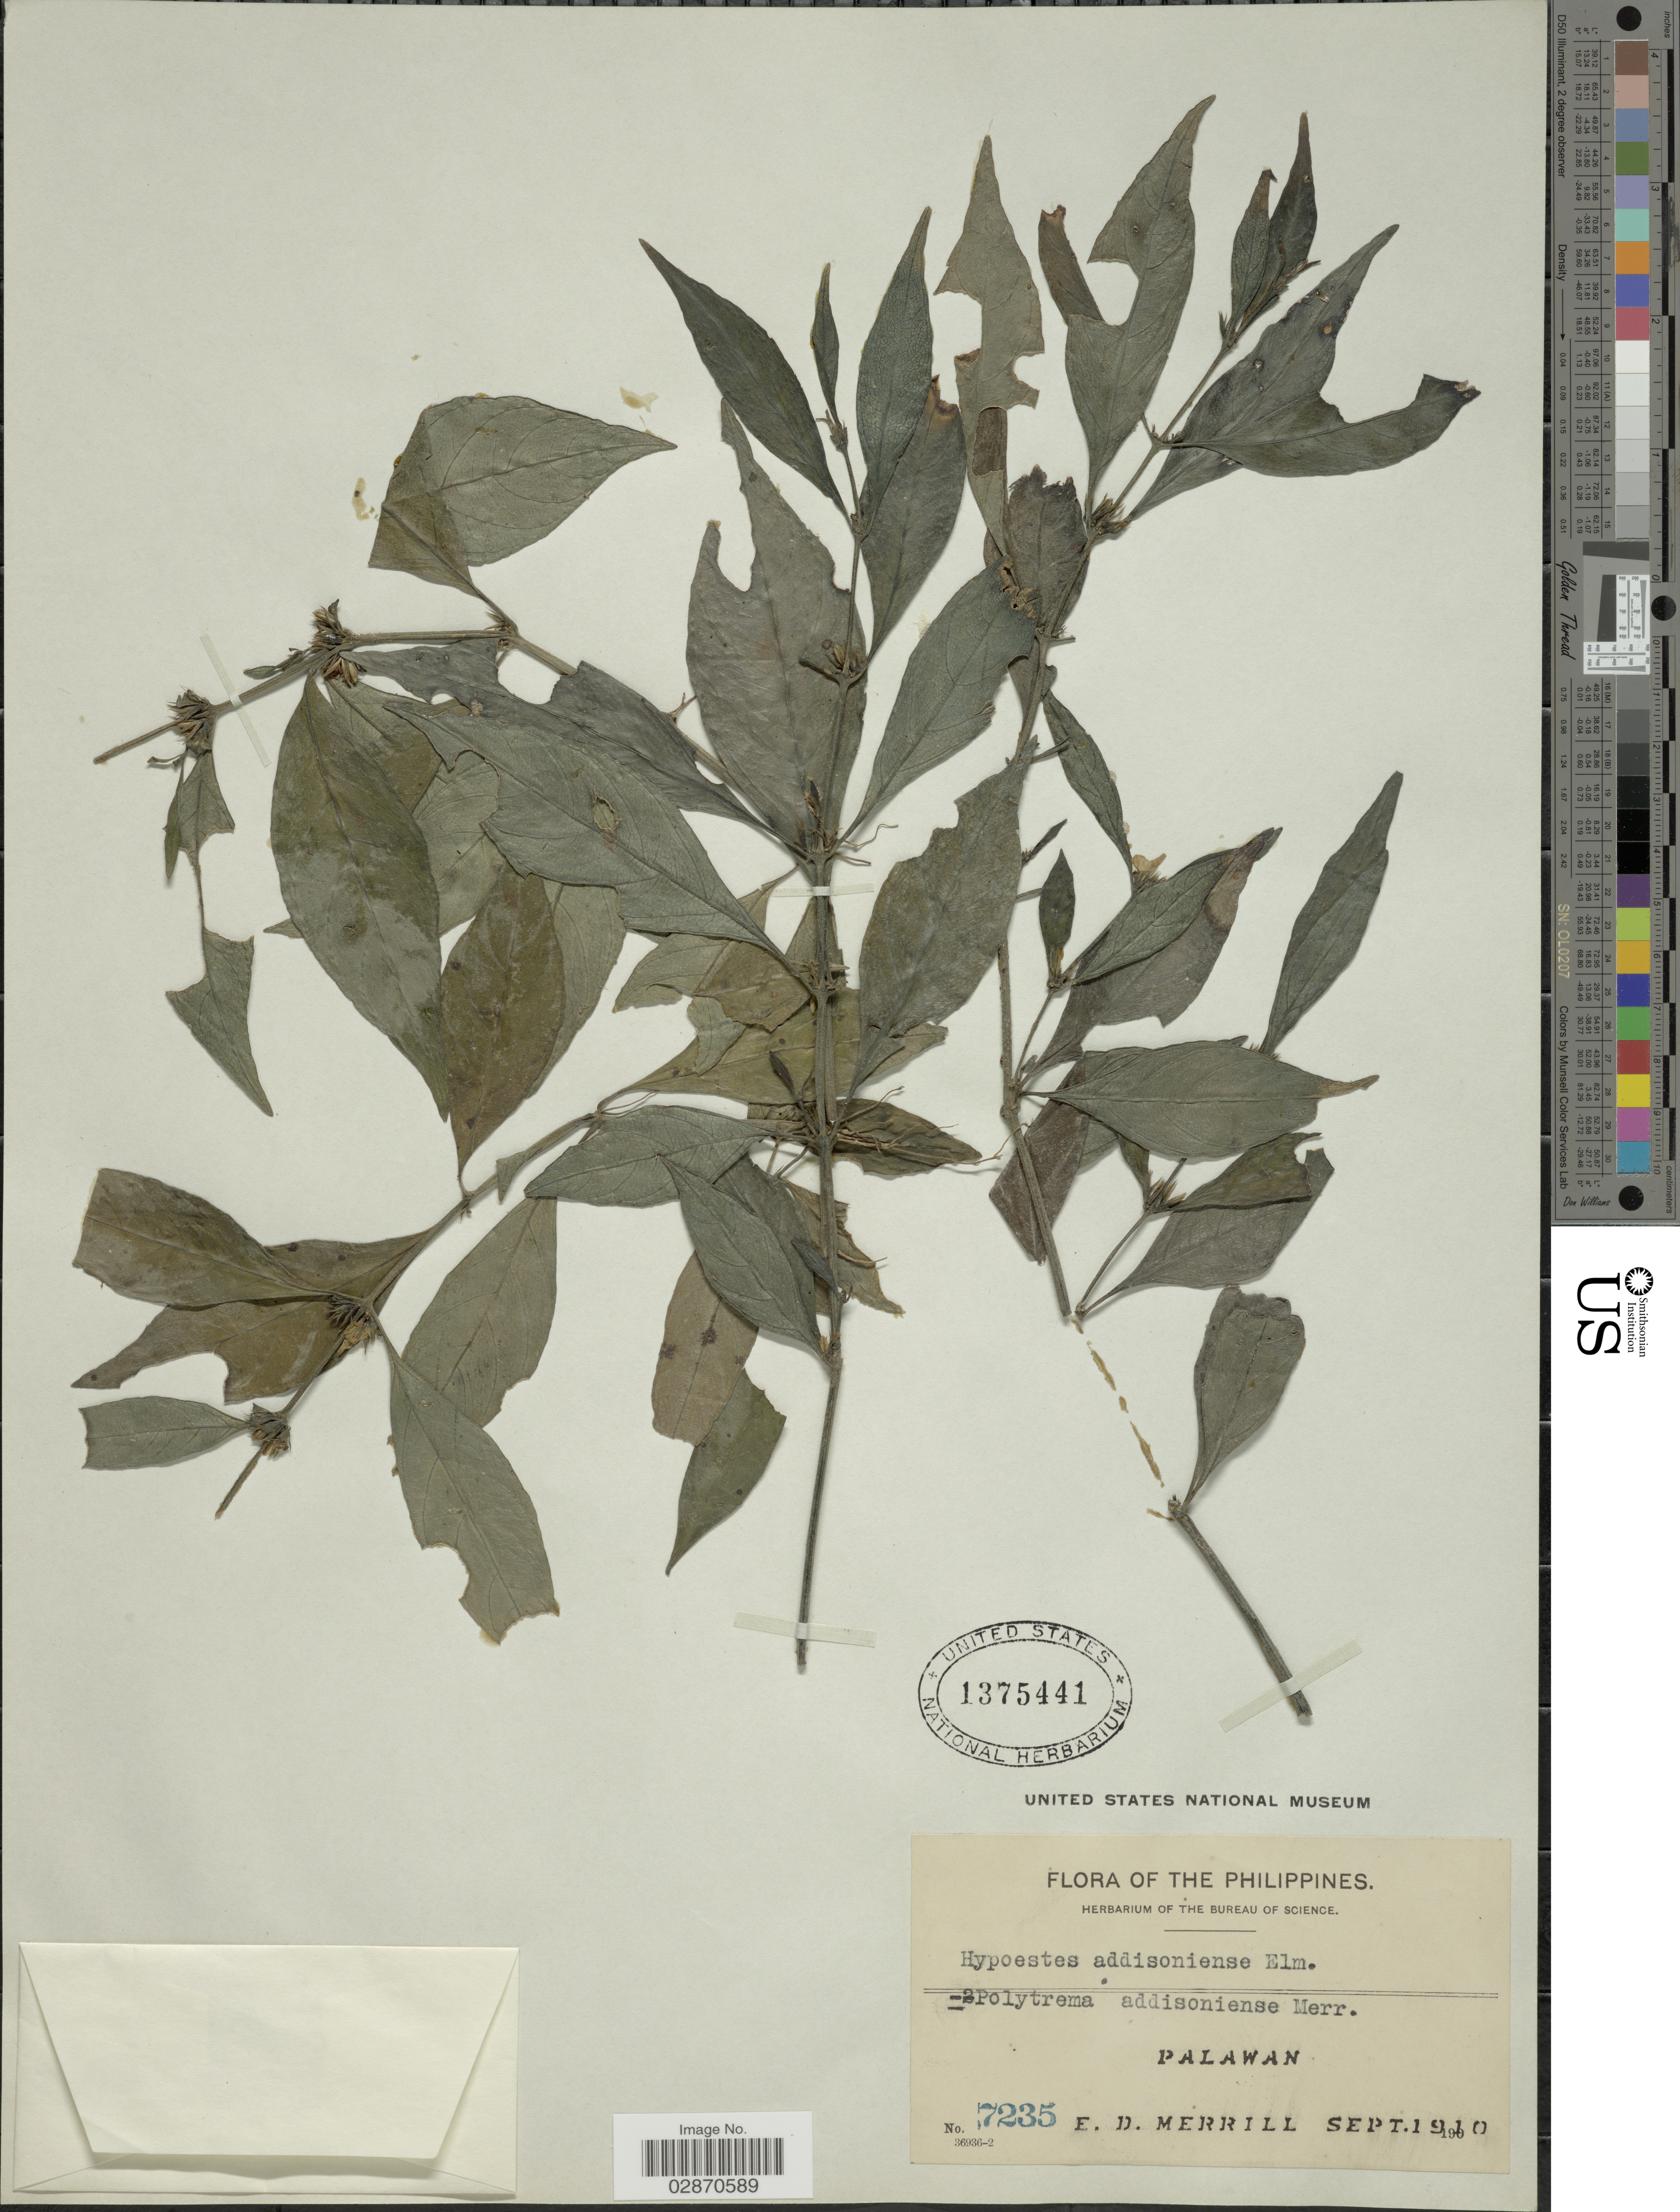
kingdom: Plantae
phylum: Tracheophyta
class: Magnoliopsida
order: Lamiales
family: Acanthaceae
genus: Polytrema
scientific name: Polytrema addisoniense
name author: Merr.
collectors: E. D. Merrill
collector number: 7235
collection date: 1910-09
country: Philippines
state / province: Mimaropa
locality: Palawan.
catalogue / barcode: US 1375441